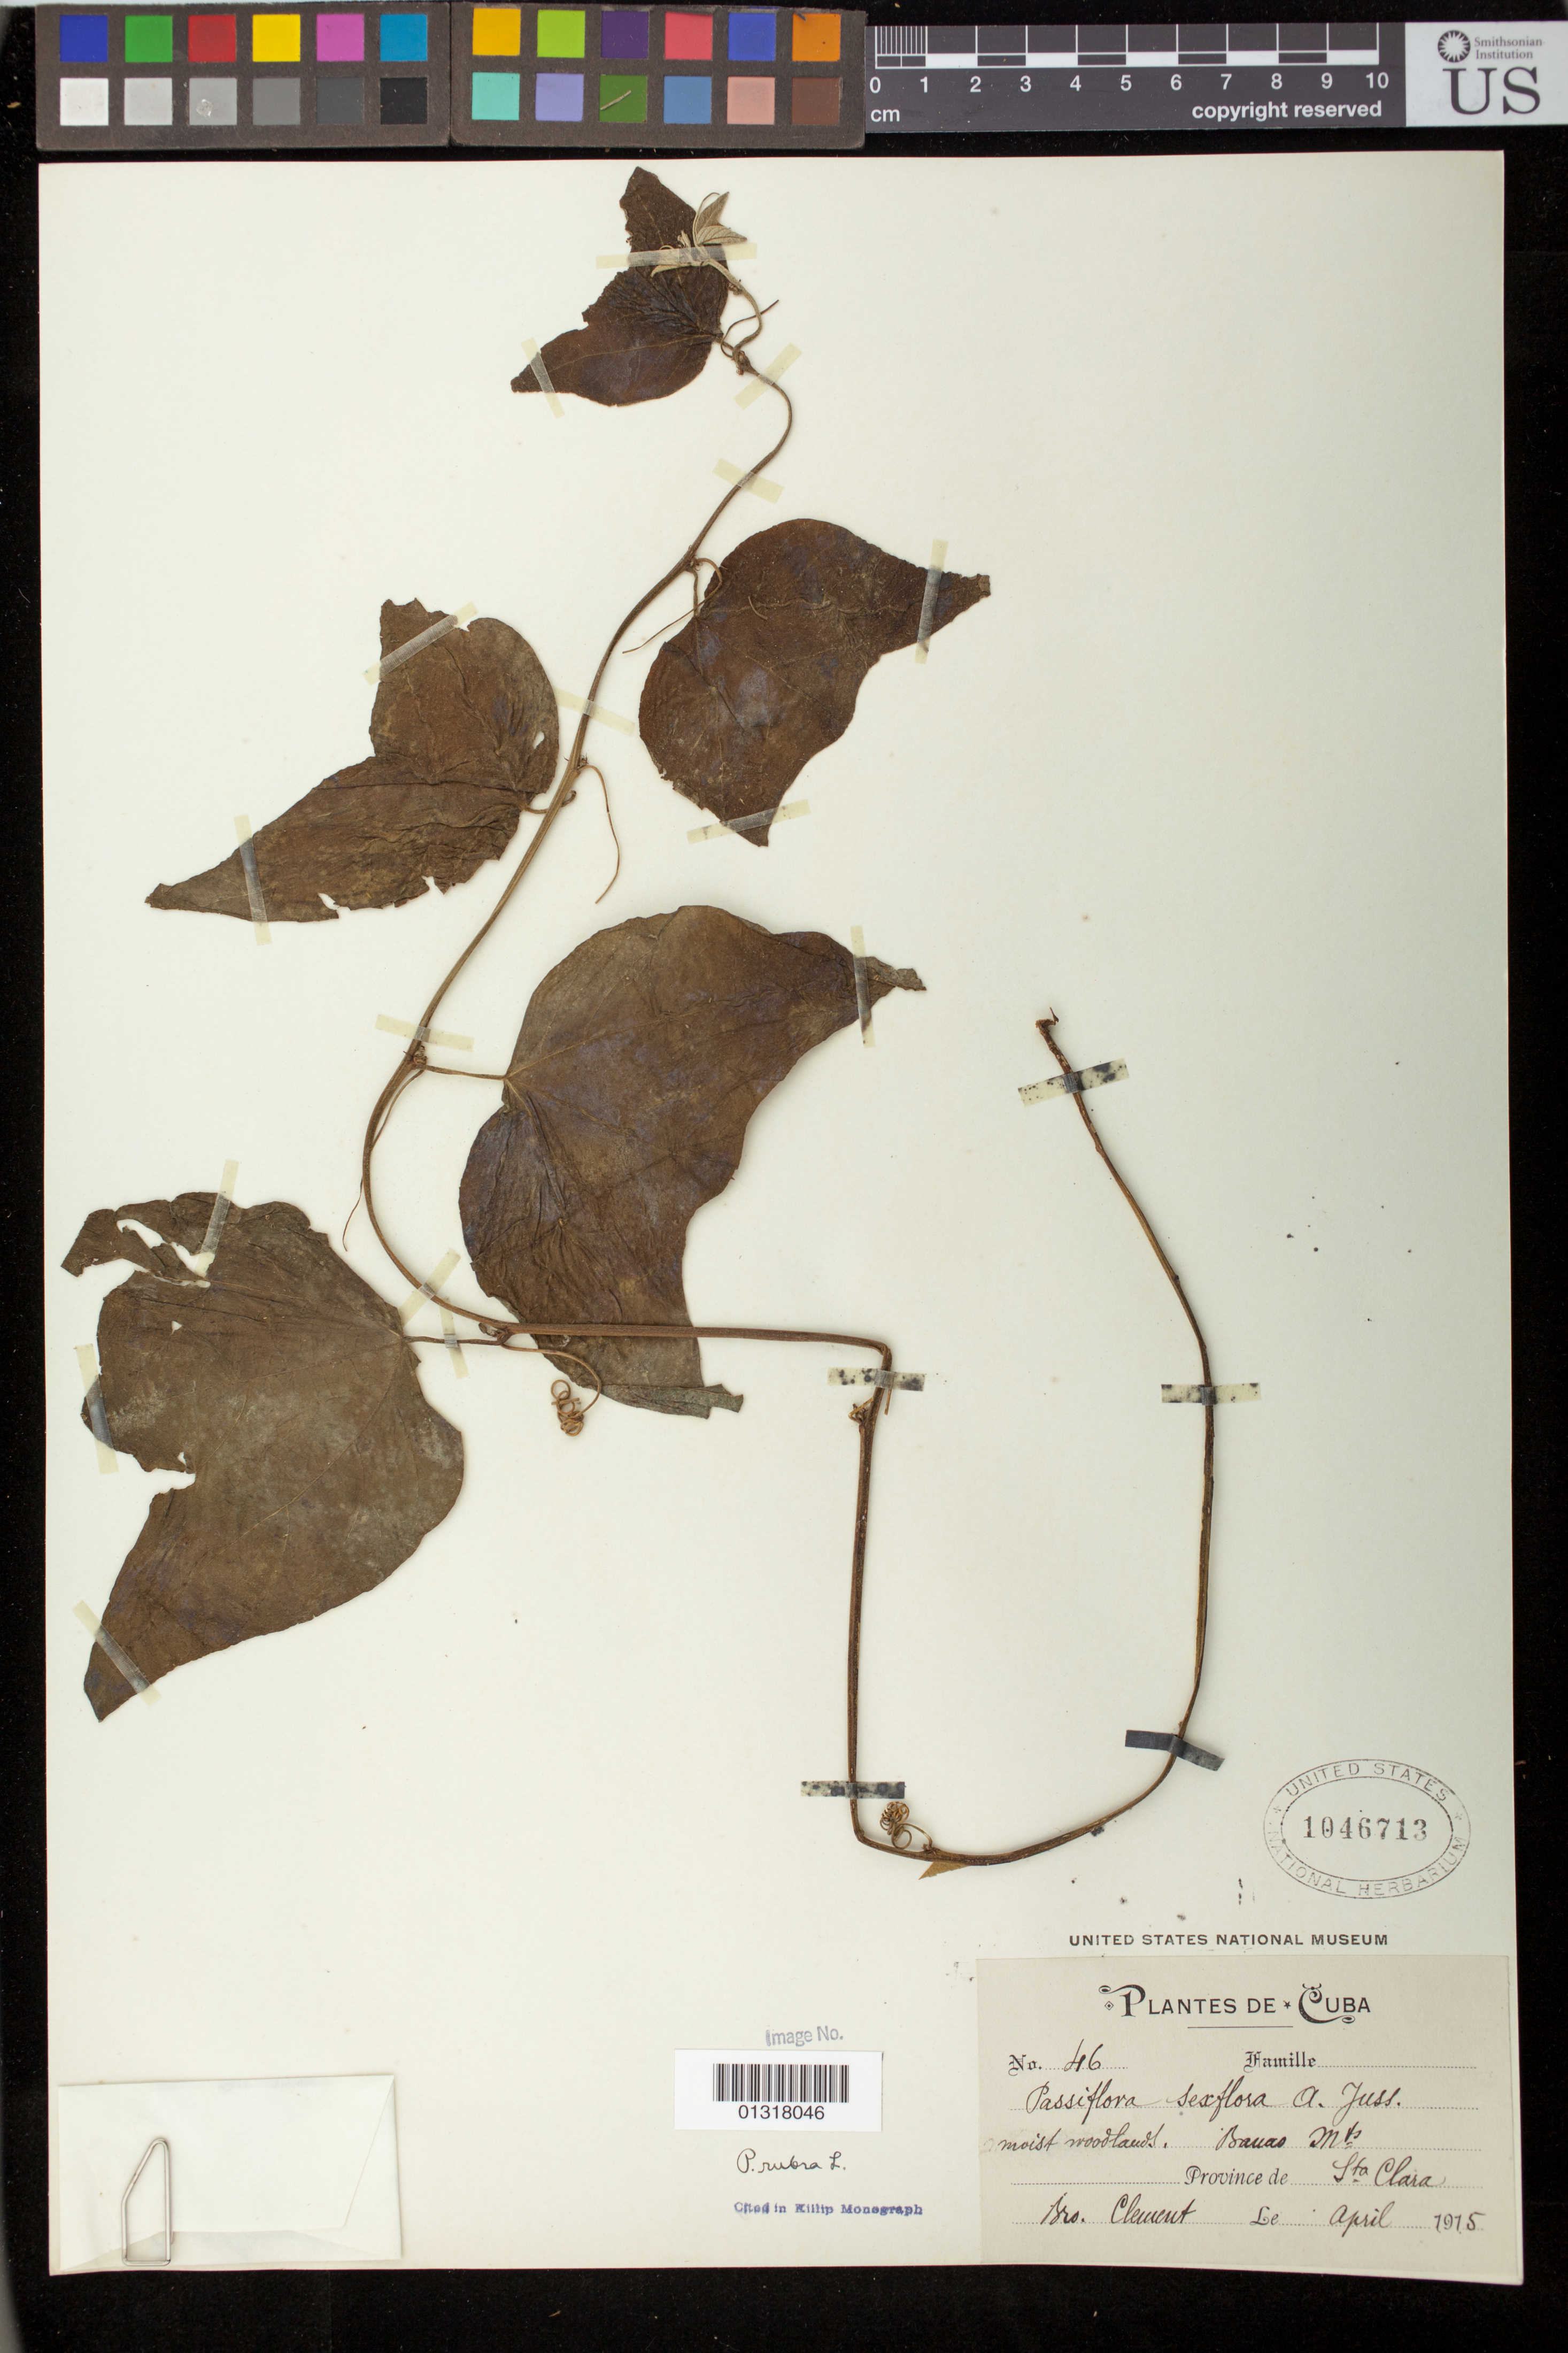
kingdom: Plantae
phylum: Tracheophyta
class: Magnoliopsida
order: Malpighiales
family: Passifloraceae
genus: Passiflora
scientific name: Passiflora rubra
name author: L.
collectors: B. Clement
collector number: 46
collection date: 1915-04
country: Cuba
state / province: Villa Clara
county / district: Santa Clara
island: Cuba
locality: Banao Mts.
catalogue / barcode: US 1046713